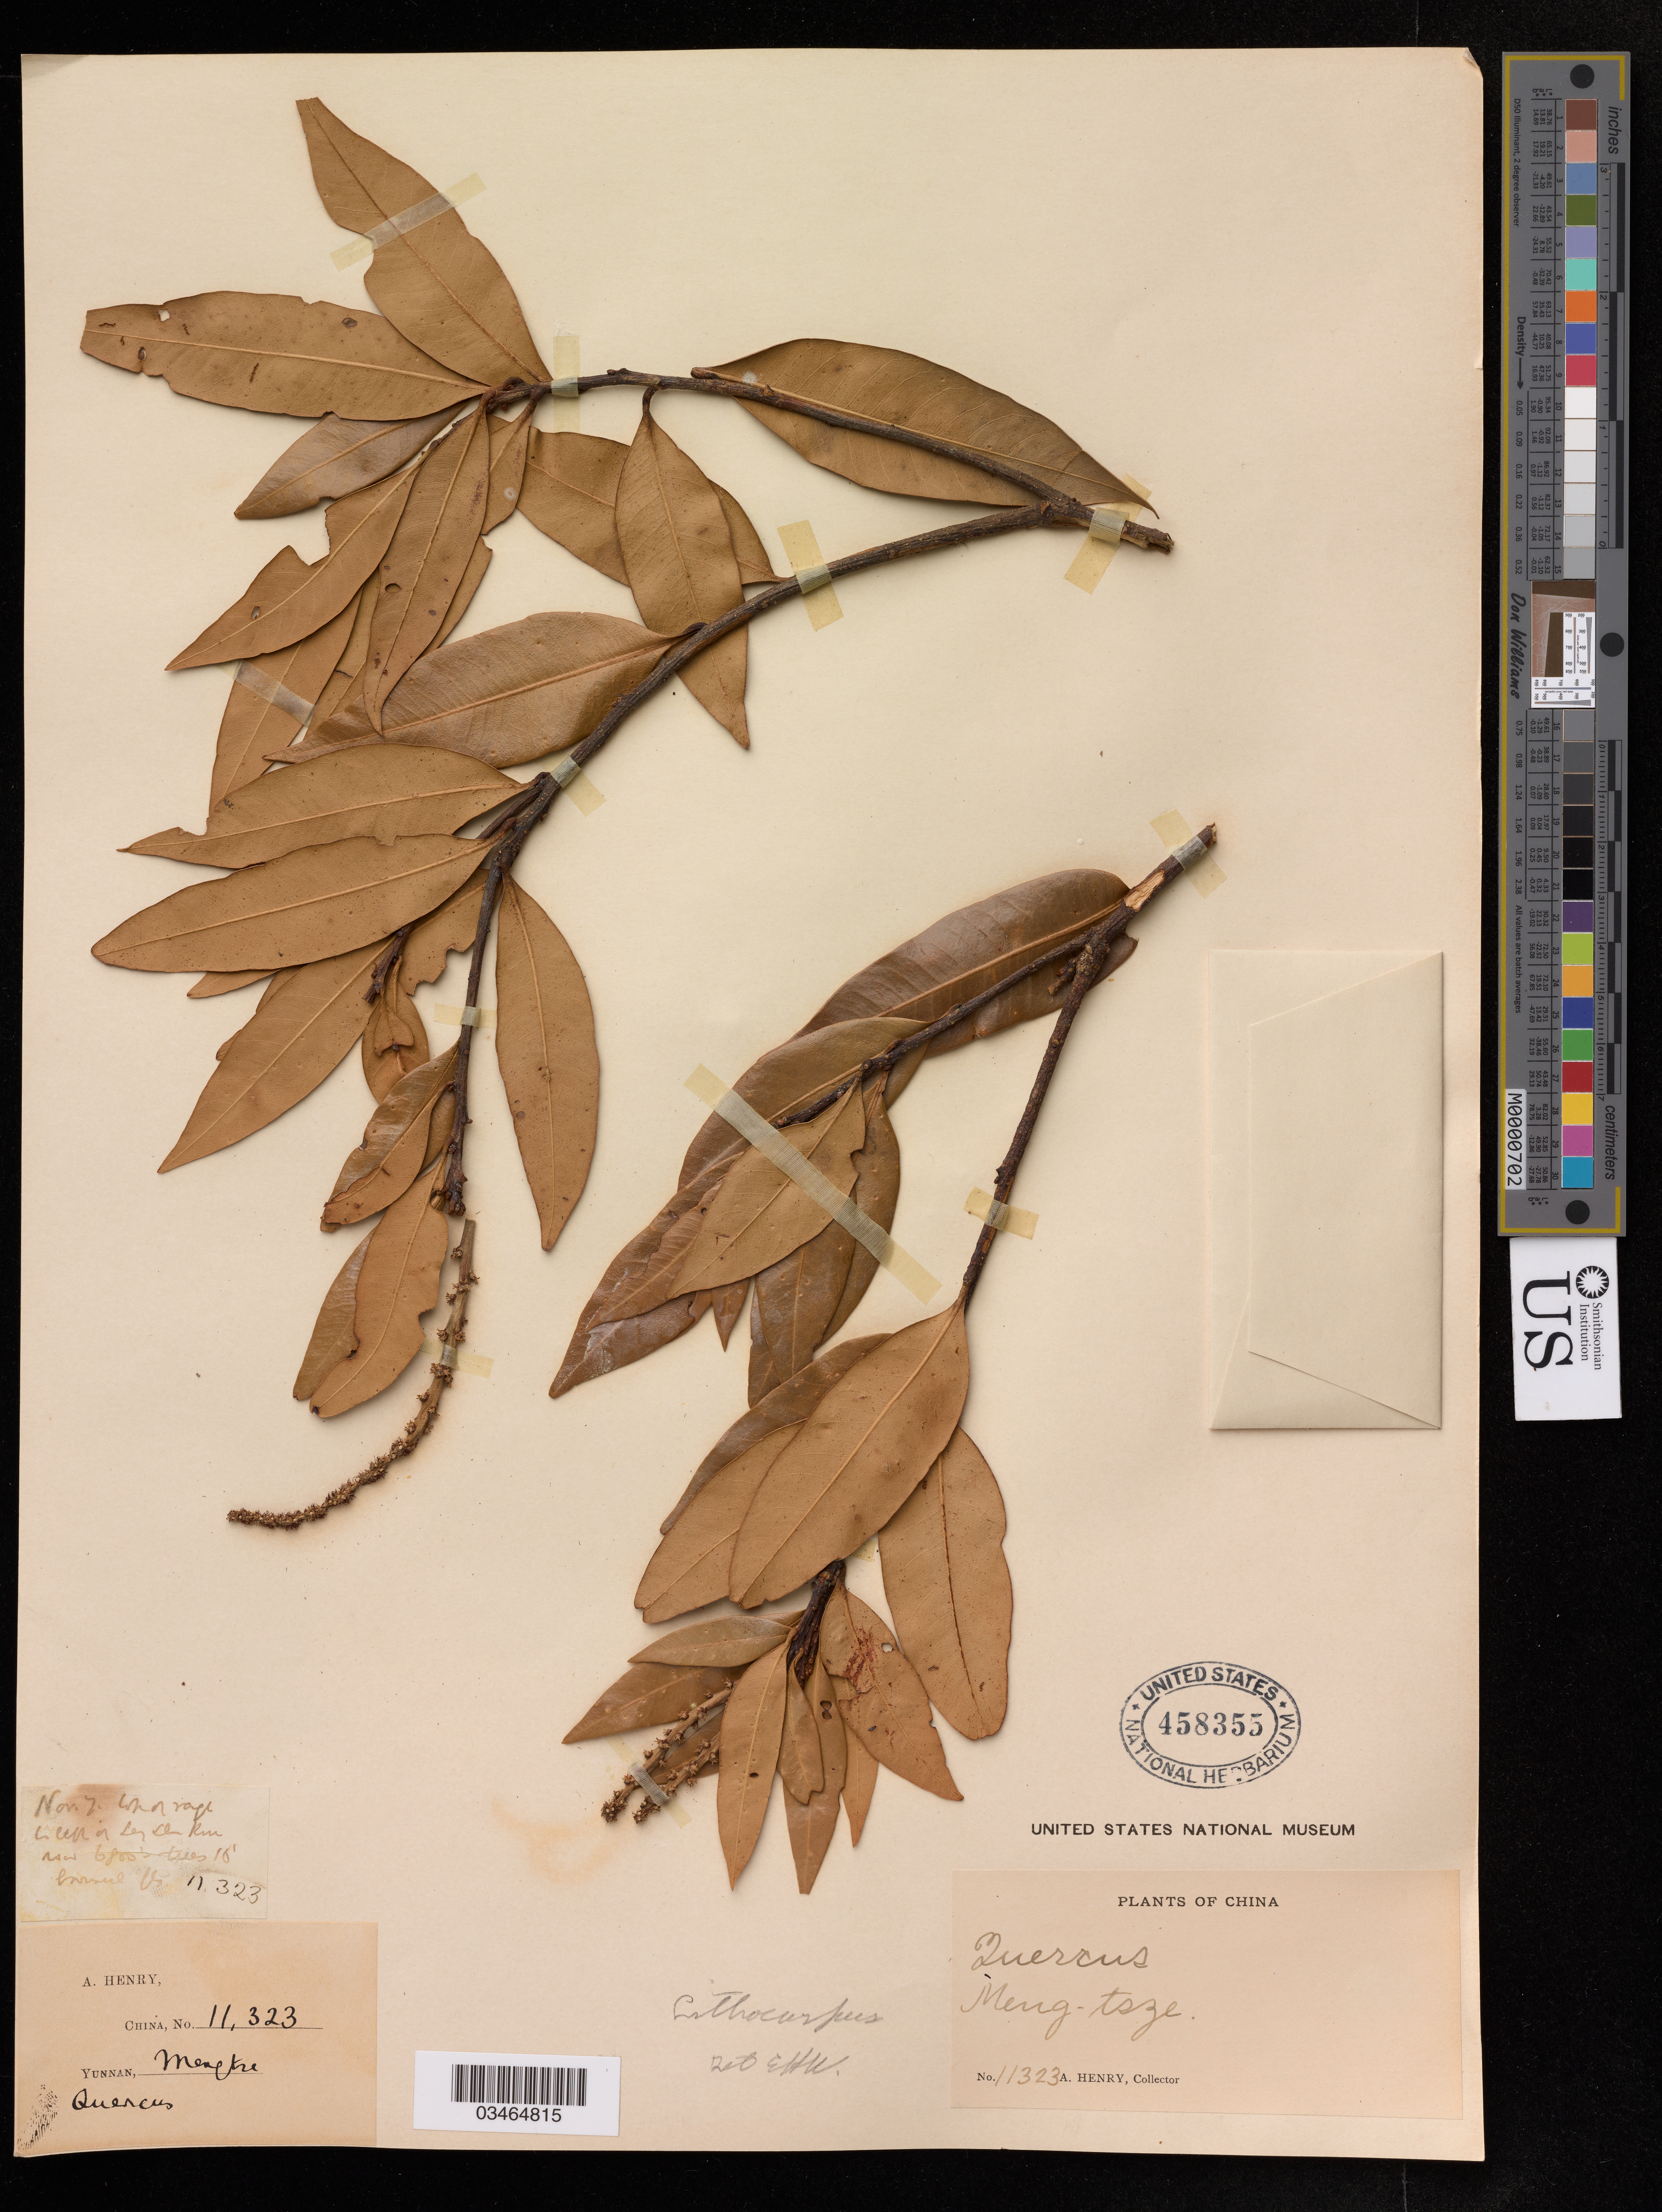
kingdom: Plantae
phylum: Tracheophyta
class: Magnoliopsida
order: Fagales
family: Fagaceae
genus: Lithocarpus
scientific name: Lithocarpus sp.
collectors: A. Henry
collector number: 11323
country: China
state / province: Yunnan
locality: Megn-tsze.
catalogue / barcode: US 458355